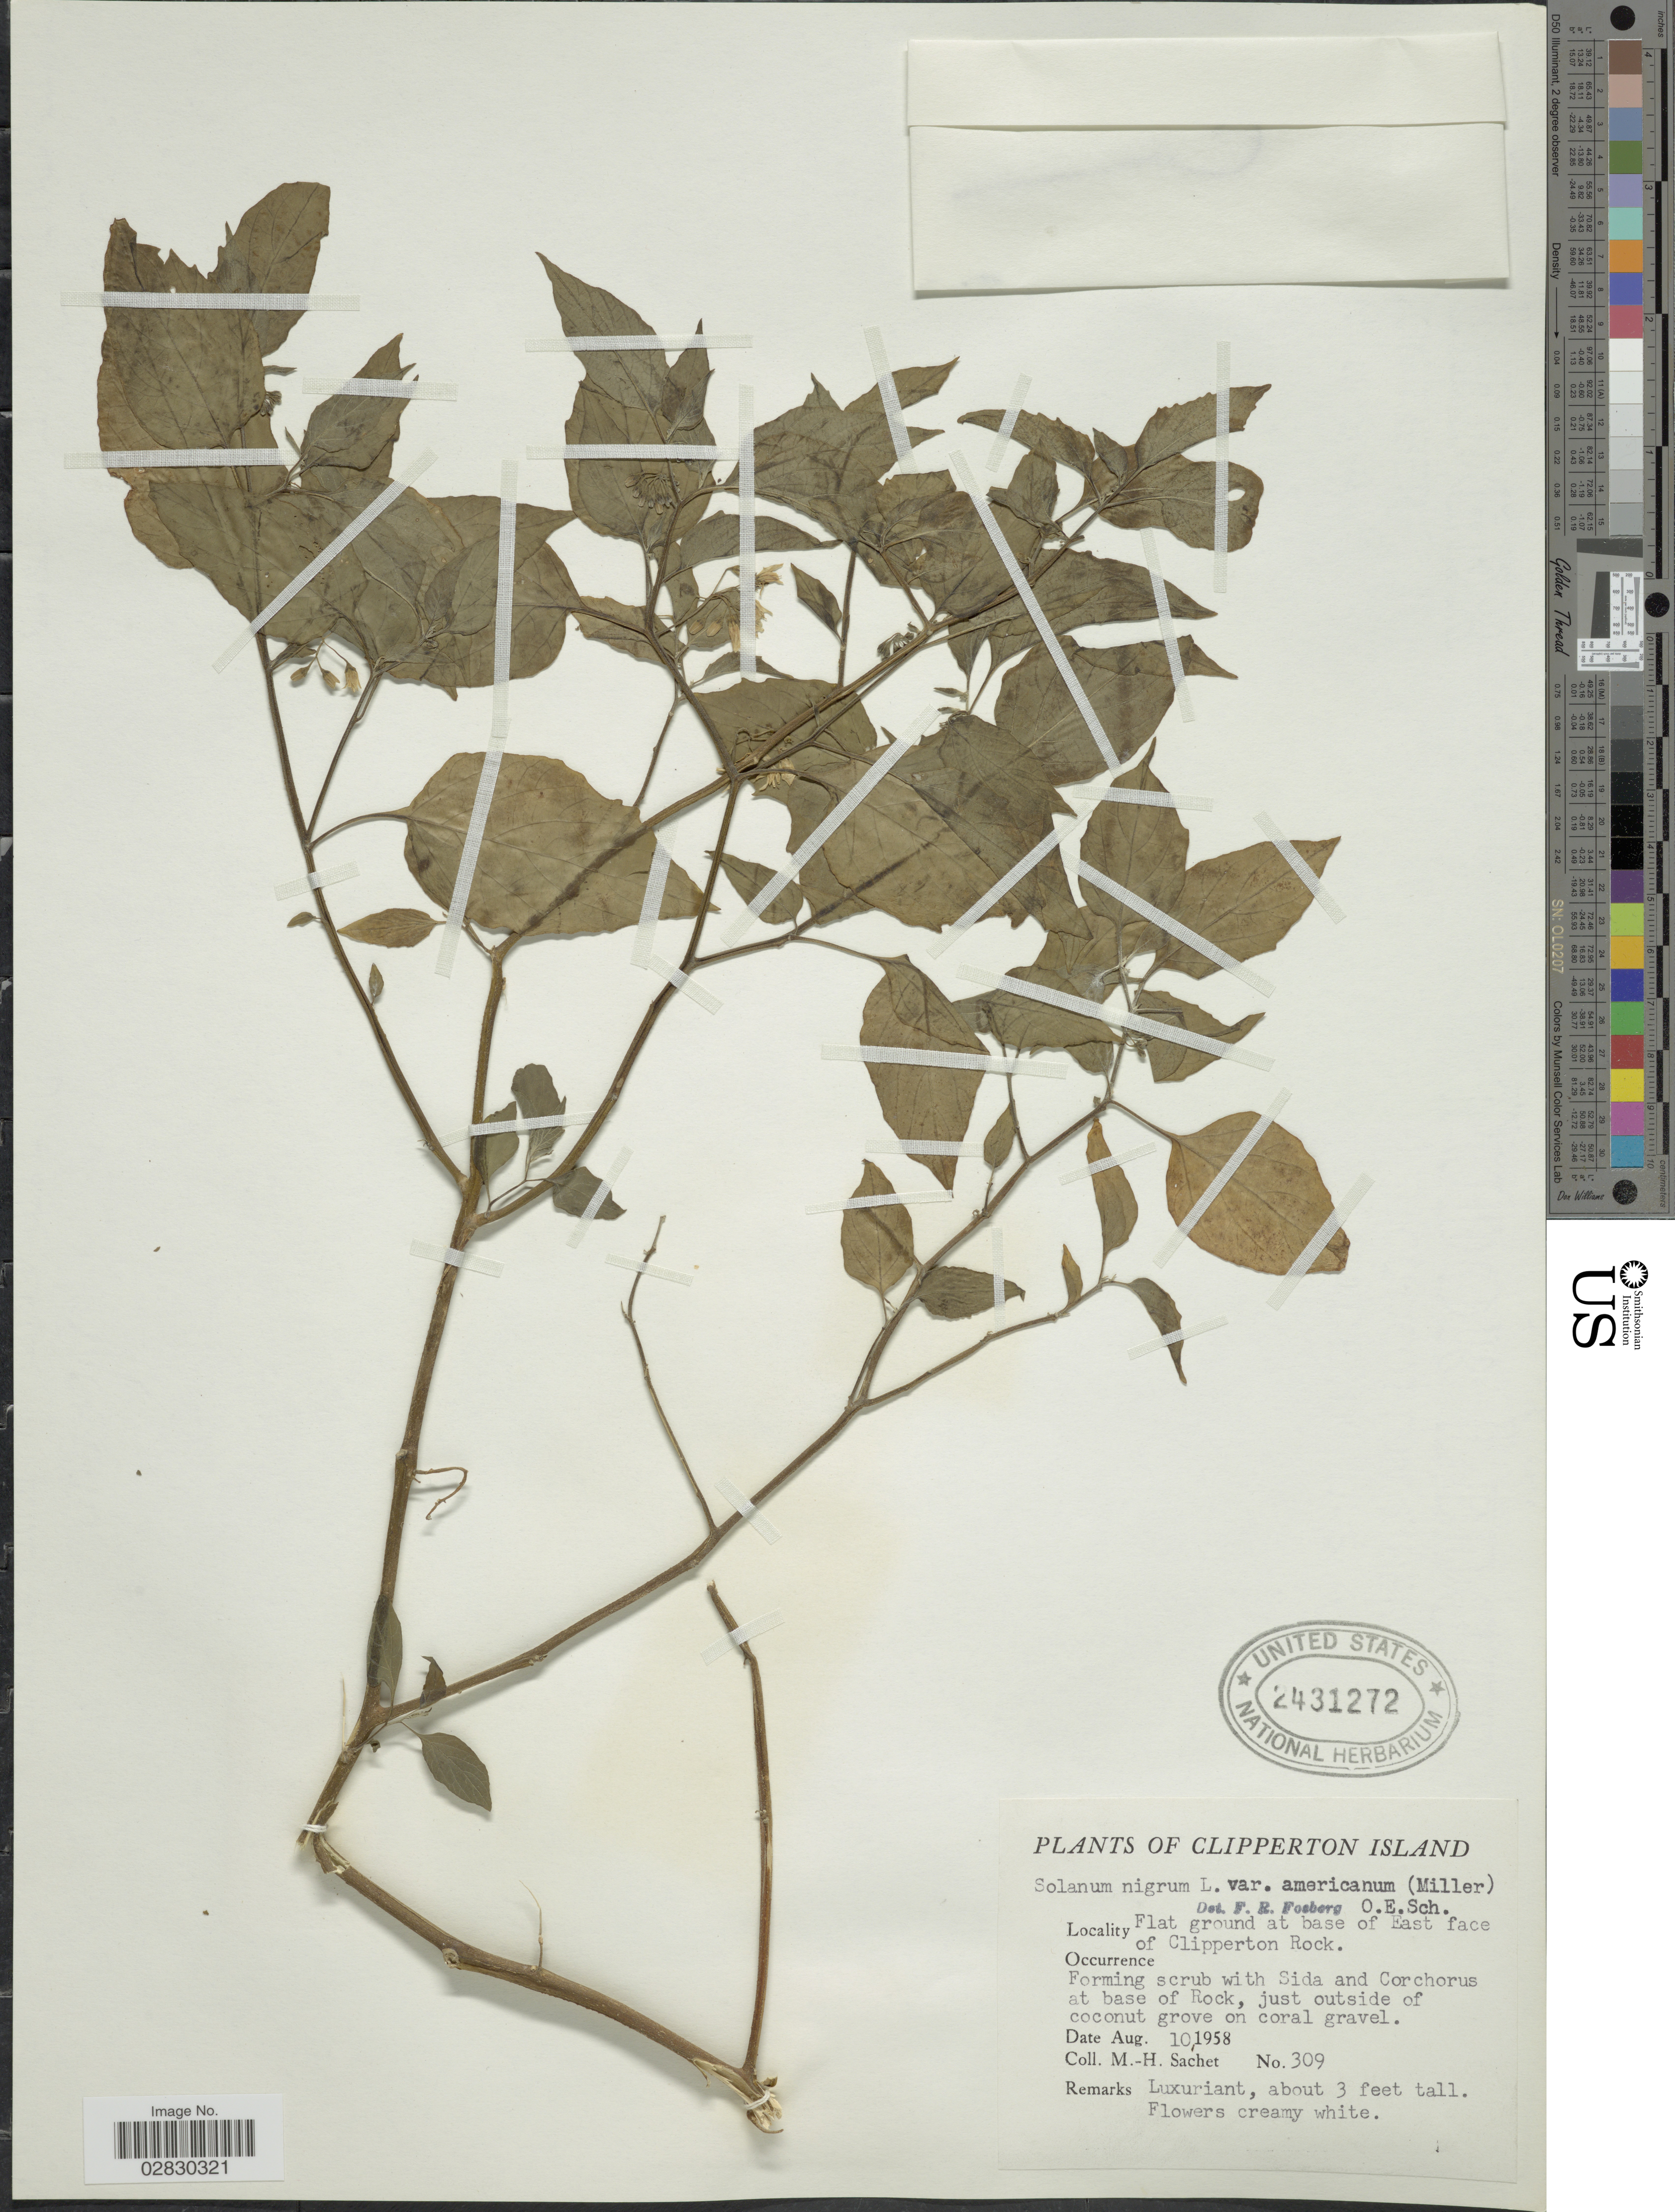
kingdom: Plantae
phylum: Tracheophyta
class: Magnoliopsida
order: Solanales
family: Solanaceae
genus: Solanum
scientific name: Solanum douglasii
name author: Dunal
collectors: M.-H. Sachet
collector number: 309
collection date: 1958-08-10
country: Central Am. Pac. Islands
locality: Clipperton Island. Flat ground at base of East face of Clipperton Rock.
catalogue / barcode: US 2431272